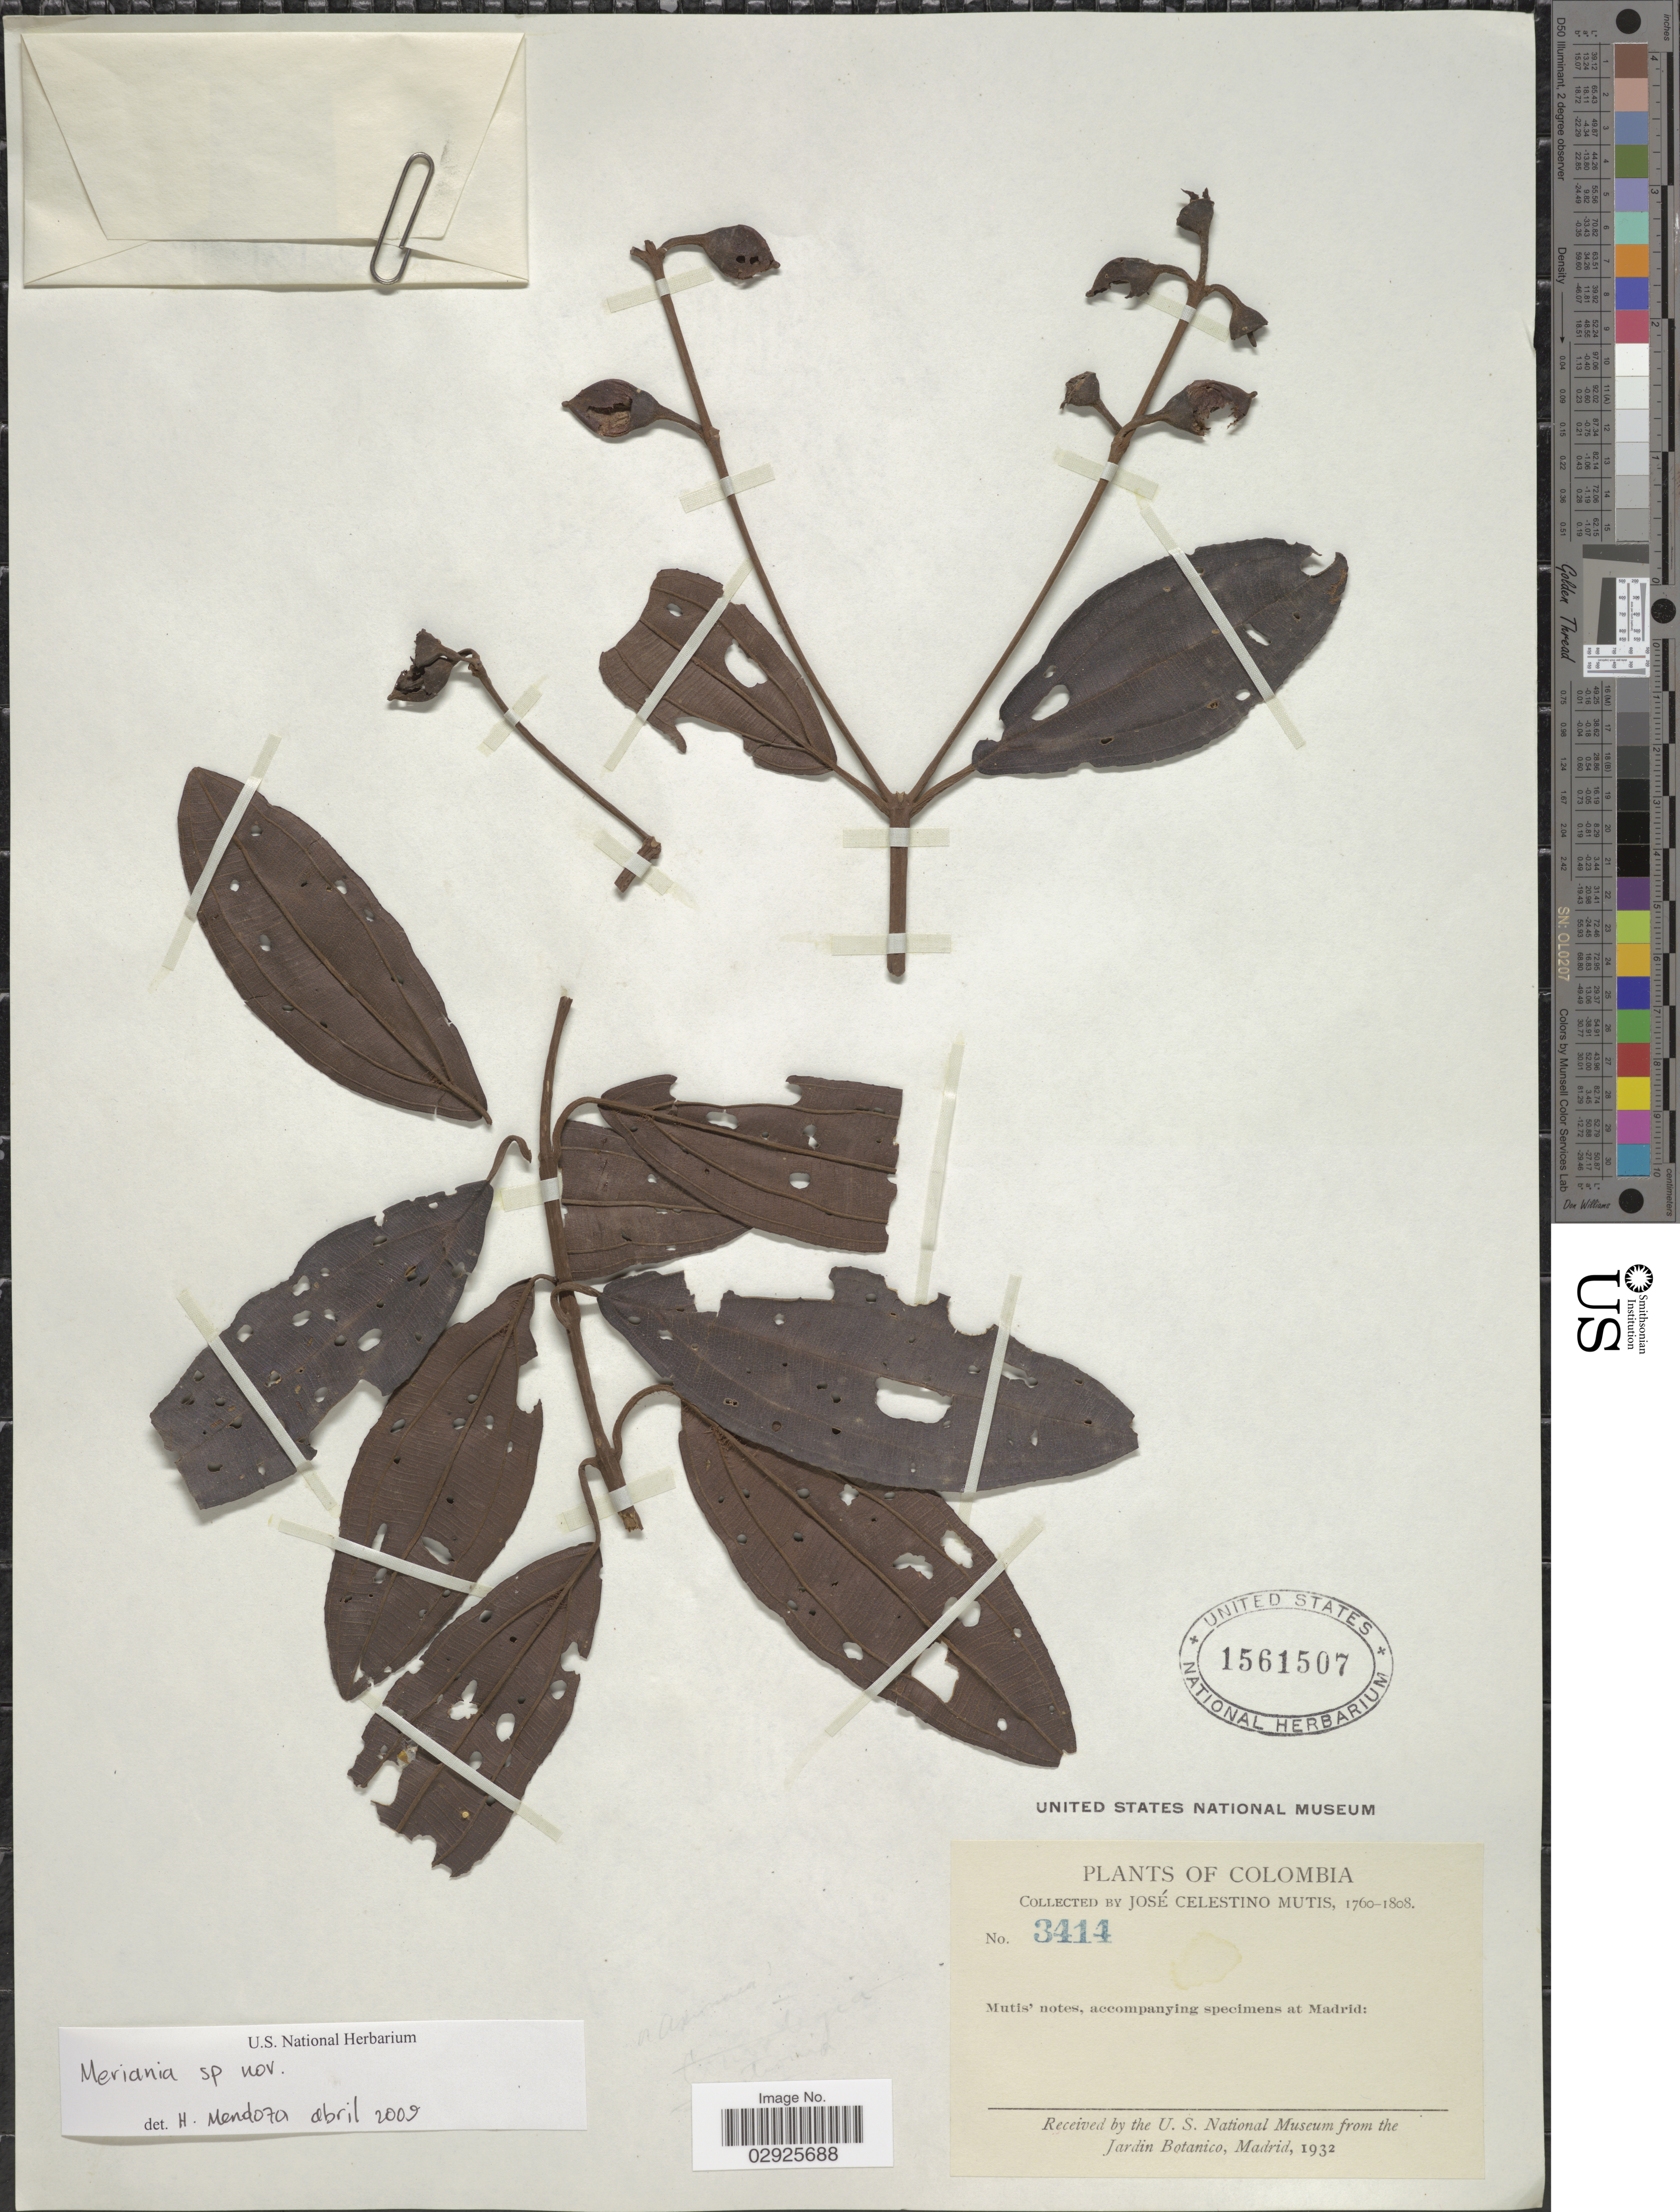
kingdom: Plantae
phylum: Tracheophyta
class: Magnoliopsida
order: Myrtales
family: Melastomataceae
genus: Meriania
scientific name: Meriania aguaditensis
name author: H. Mend. & Fern. Alonso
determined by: Posada- Herrera, F. M.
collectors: J. C. B. Mutis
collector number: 3414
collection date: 1760/1808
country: Colombia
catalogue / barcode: US 1561507